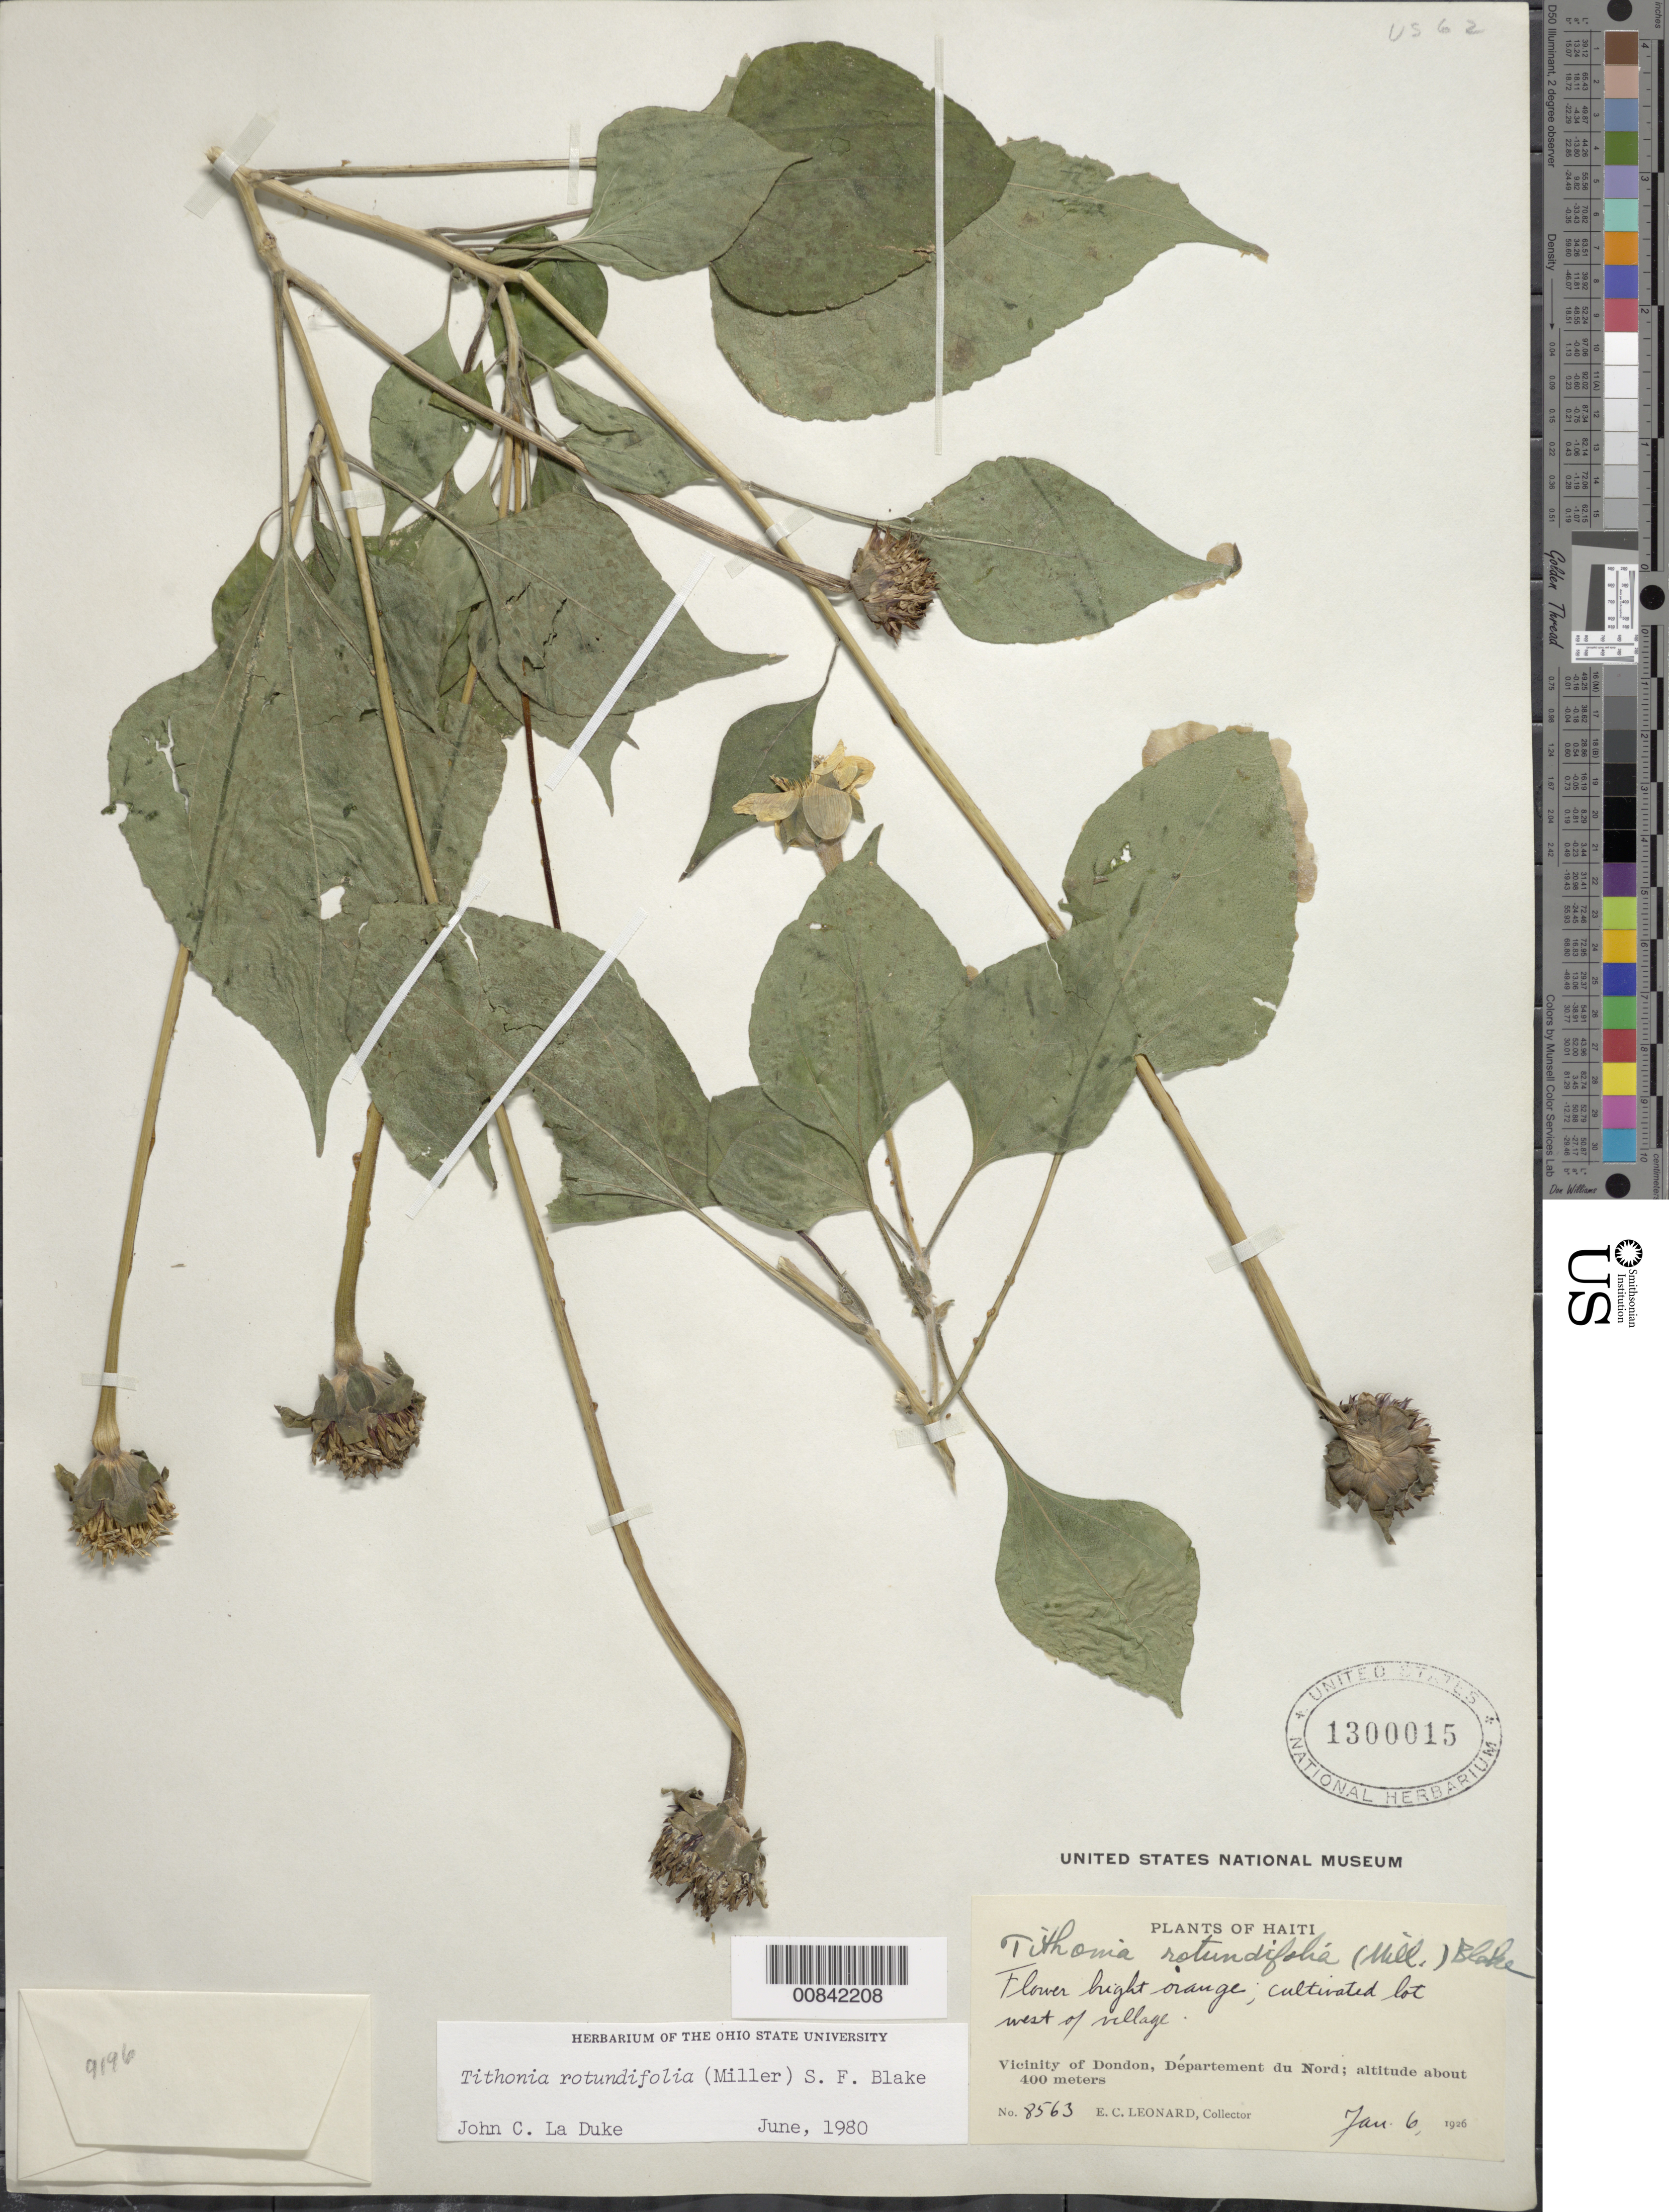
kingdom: Plantae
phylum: Tracheophyta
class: Magnoliopsida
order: Asterales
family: Asteraceae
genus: Tithonia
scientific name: Tithonia rotundifolia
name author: (Mill.) S.F. Blake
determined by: La Duke, J. C.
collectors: E. C. Leonard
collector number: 8563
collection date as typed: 06 Jan 1926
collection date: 1926-01-06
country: Haiti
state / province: Nord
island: Hispaniola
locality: Vicinity of Dondon, cultivated lot W of village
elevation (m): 400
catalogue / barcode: US 1300015